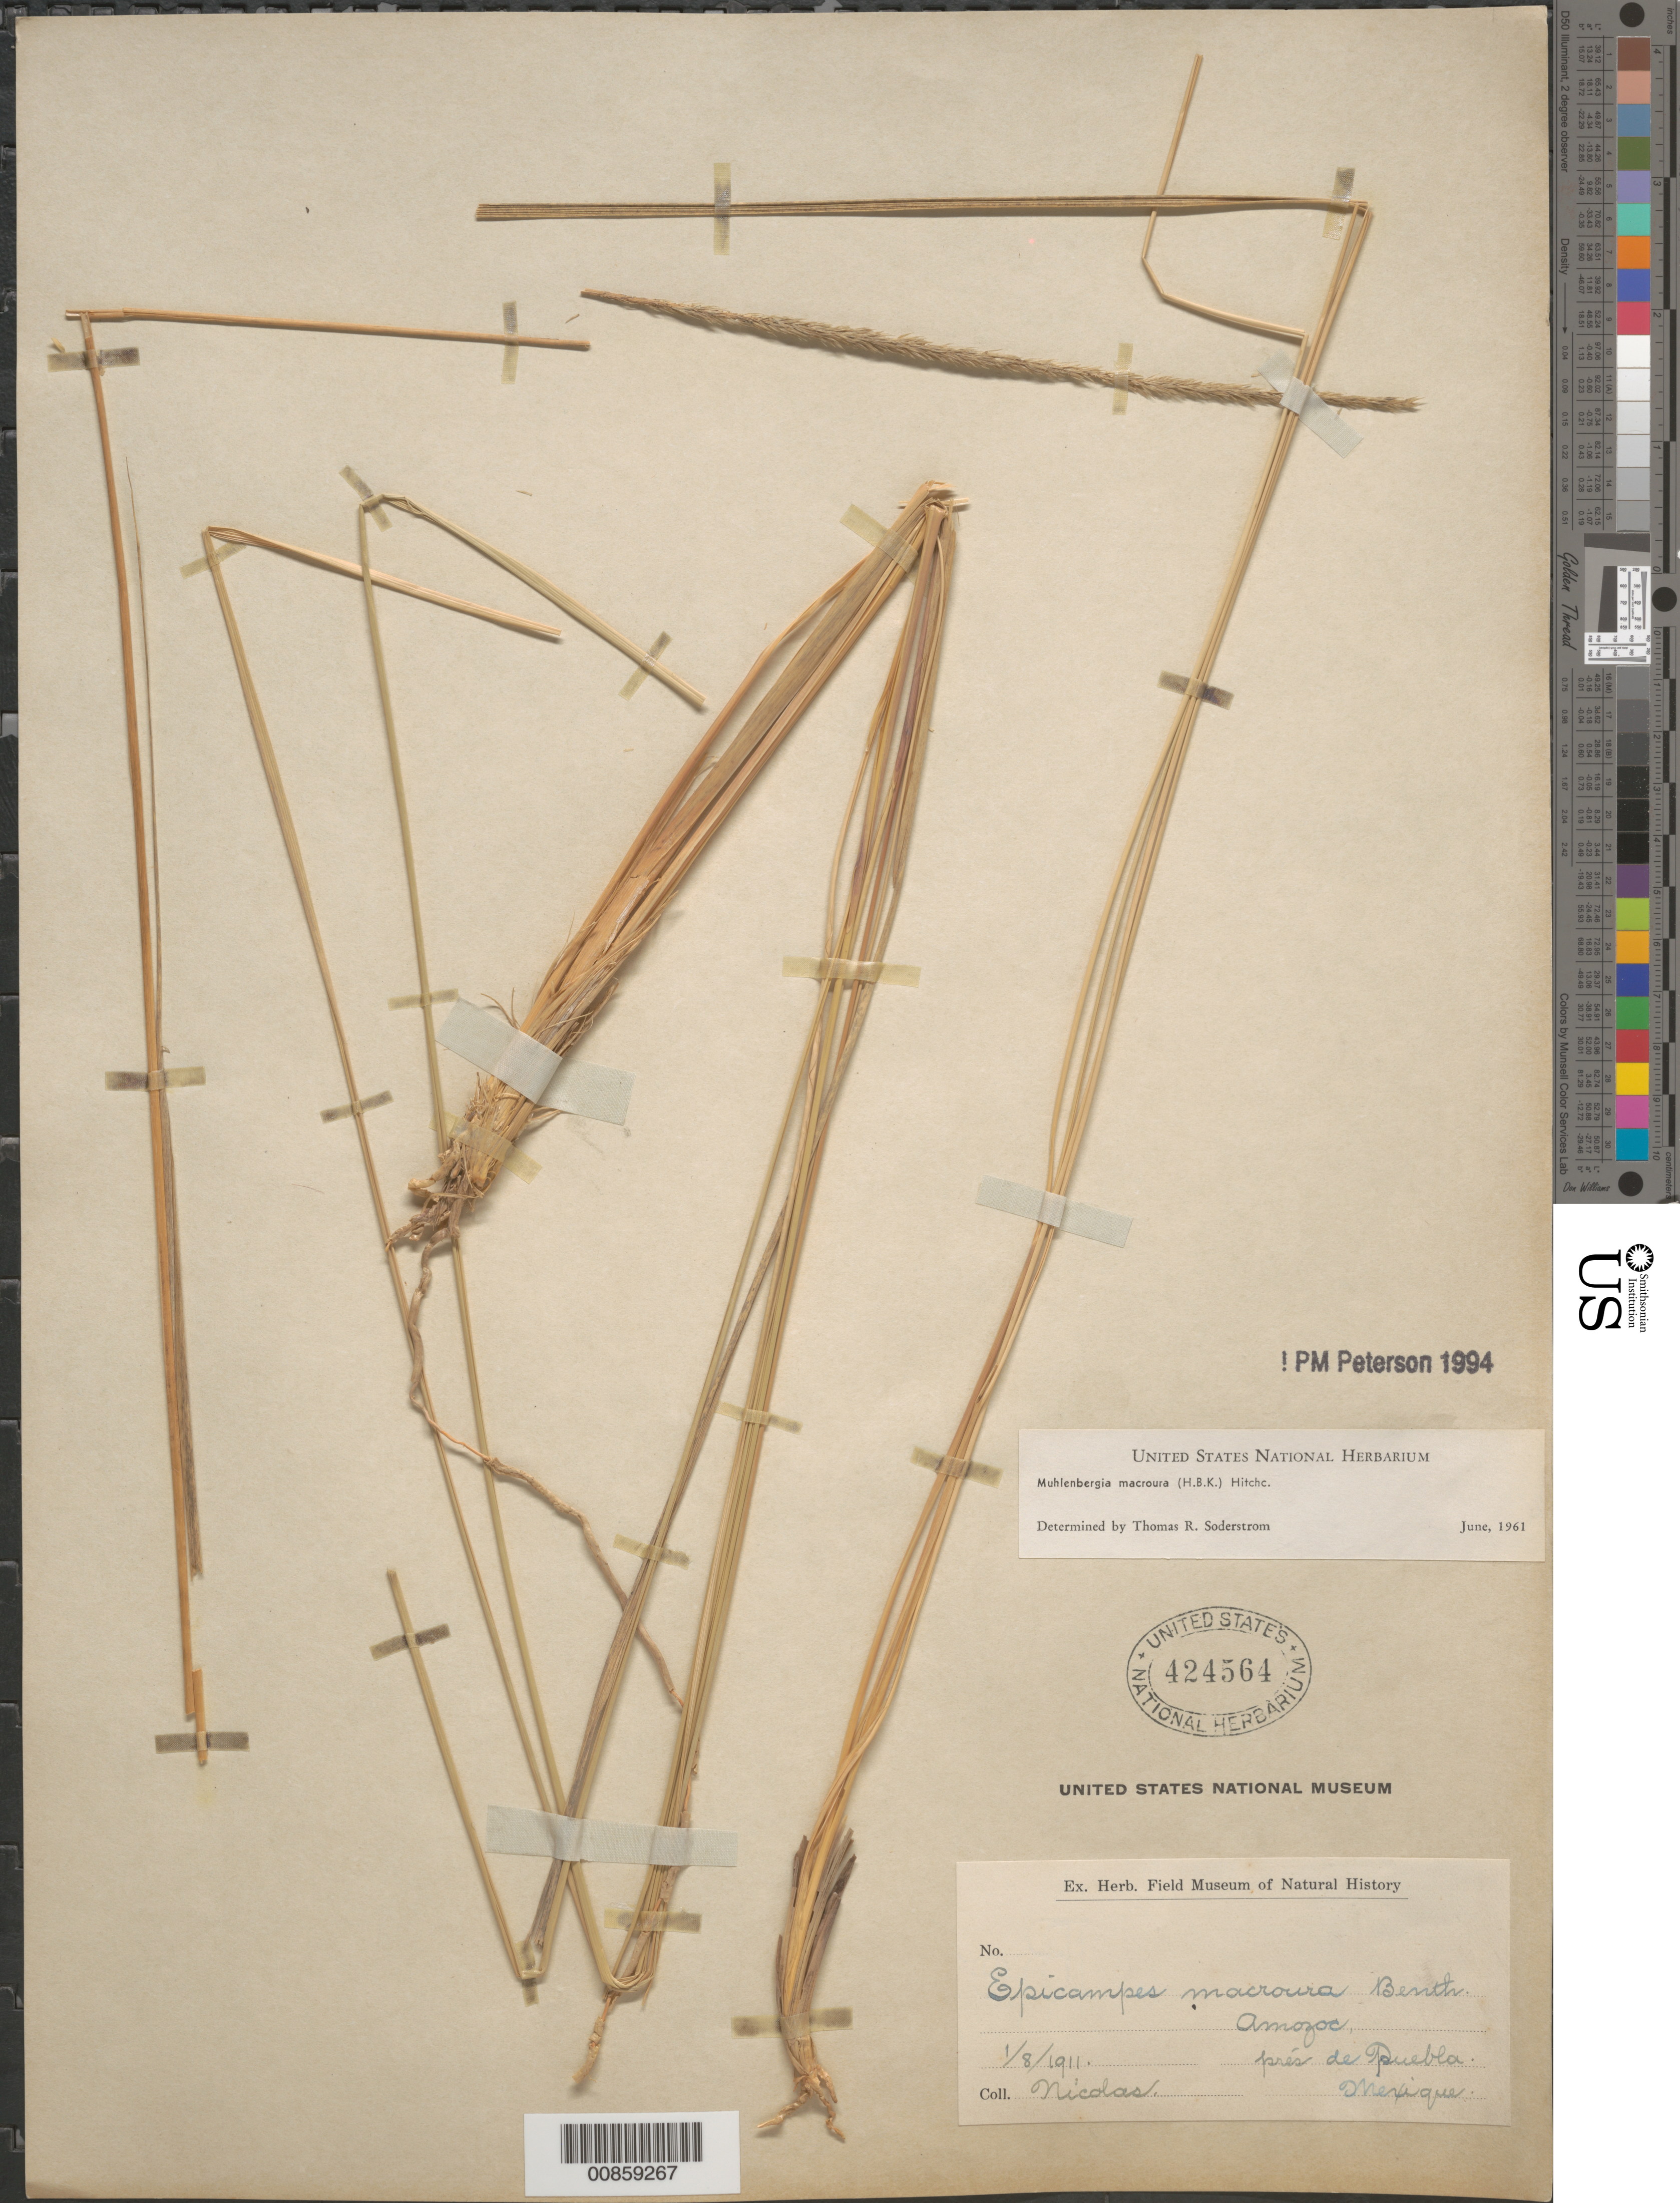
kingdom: Plantae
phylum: Tracheophyta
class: Liliopsida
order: Poales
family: Poaceae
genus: Muhlenbergia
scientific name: Muhlenbergia macroura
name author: (Kunth) Hitchc.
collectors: Bro. Nicolas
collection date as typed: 01 Aug 1911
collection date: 1911-08-01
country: Mexico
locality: Amozoc pres Puebla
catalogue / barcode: US 424564